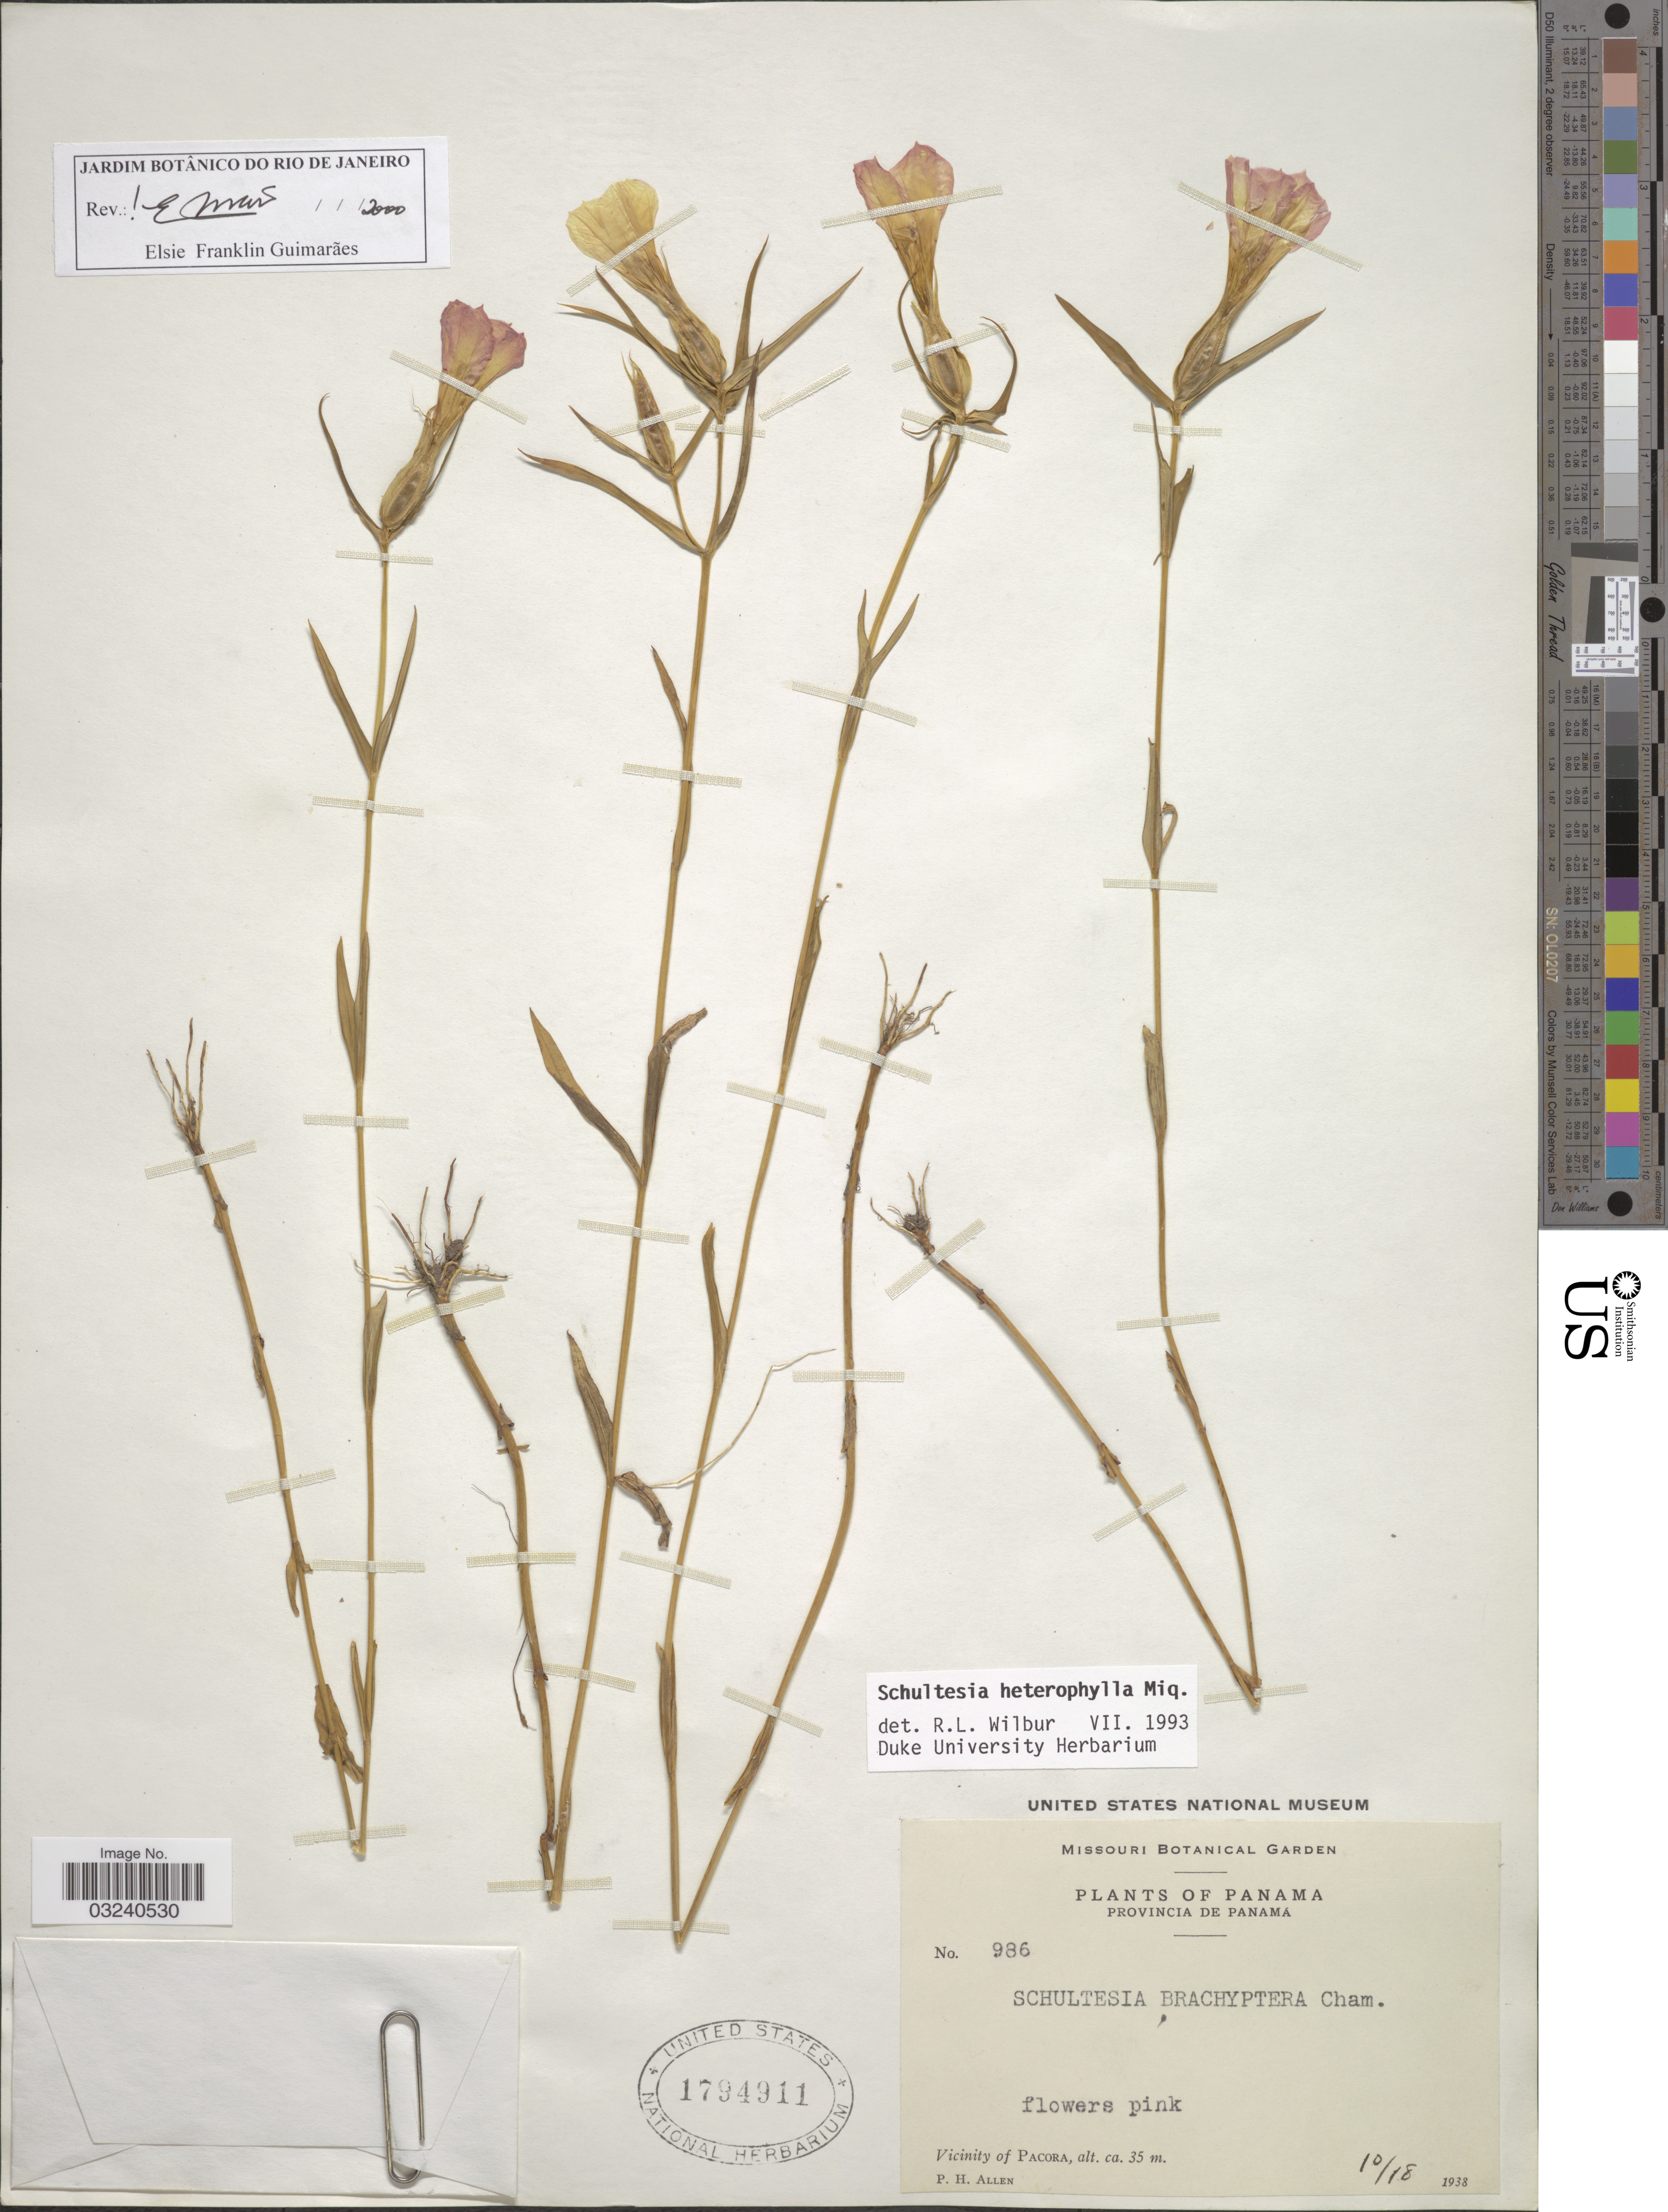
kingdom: Plantae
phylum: Tracheophyta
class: Magnoliopsida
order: Gentianales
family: Gentianaceae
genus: Schultesia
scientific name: Schultesia heterophylla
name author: Miq.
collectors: P. H. Allen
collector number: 986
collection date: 1938-10-18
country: Panama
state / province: Panamá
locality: Vicinity of Pacora.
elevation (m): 35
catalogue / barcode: US 1794911